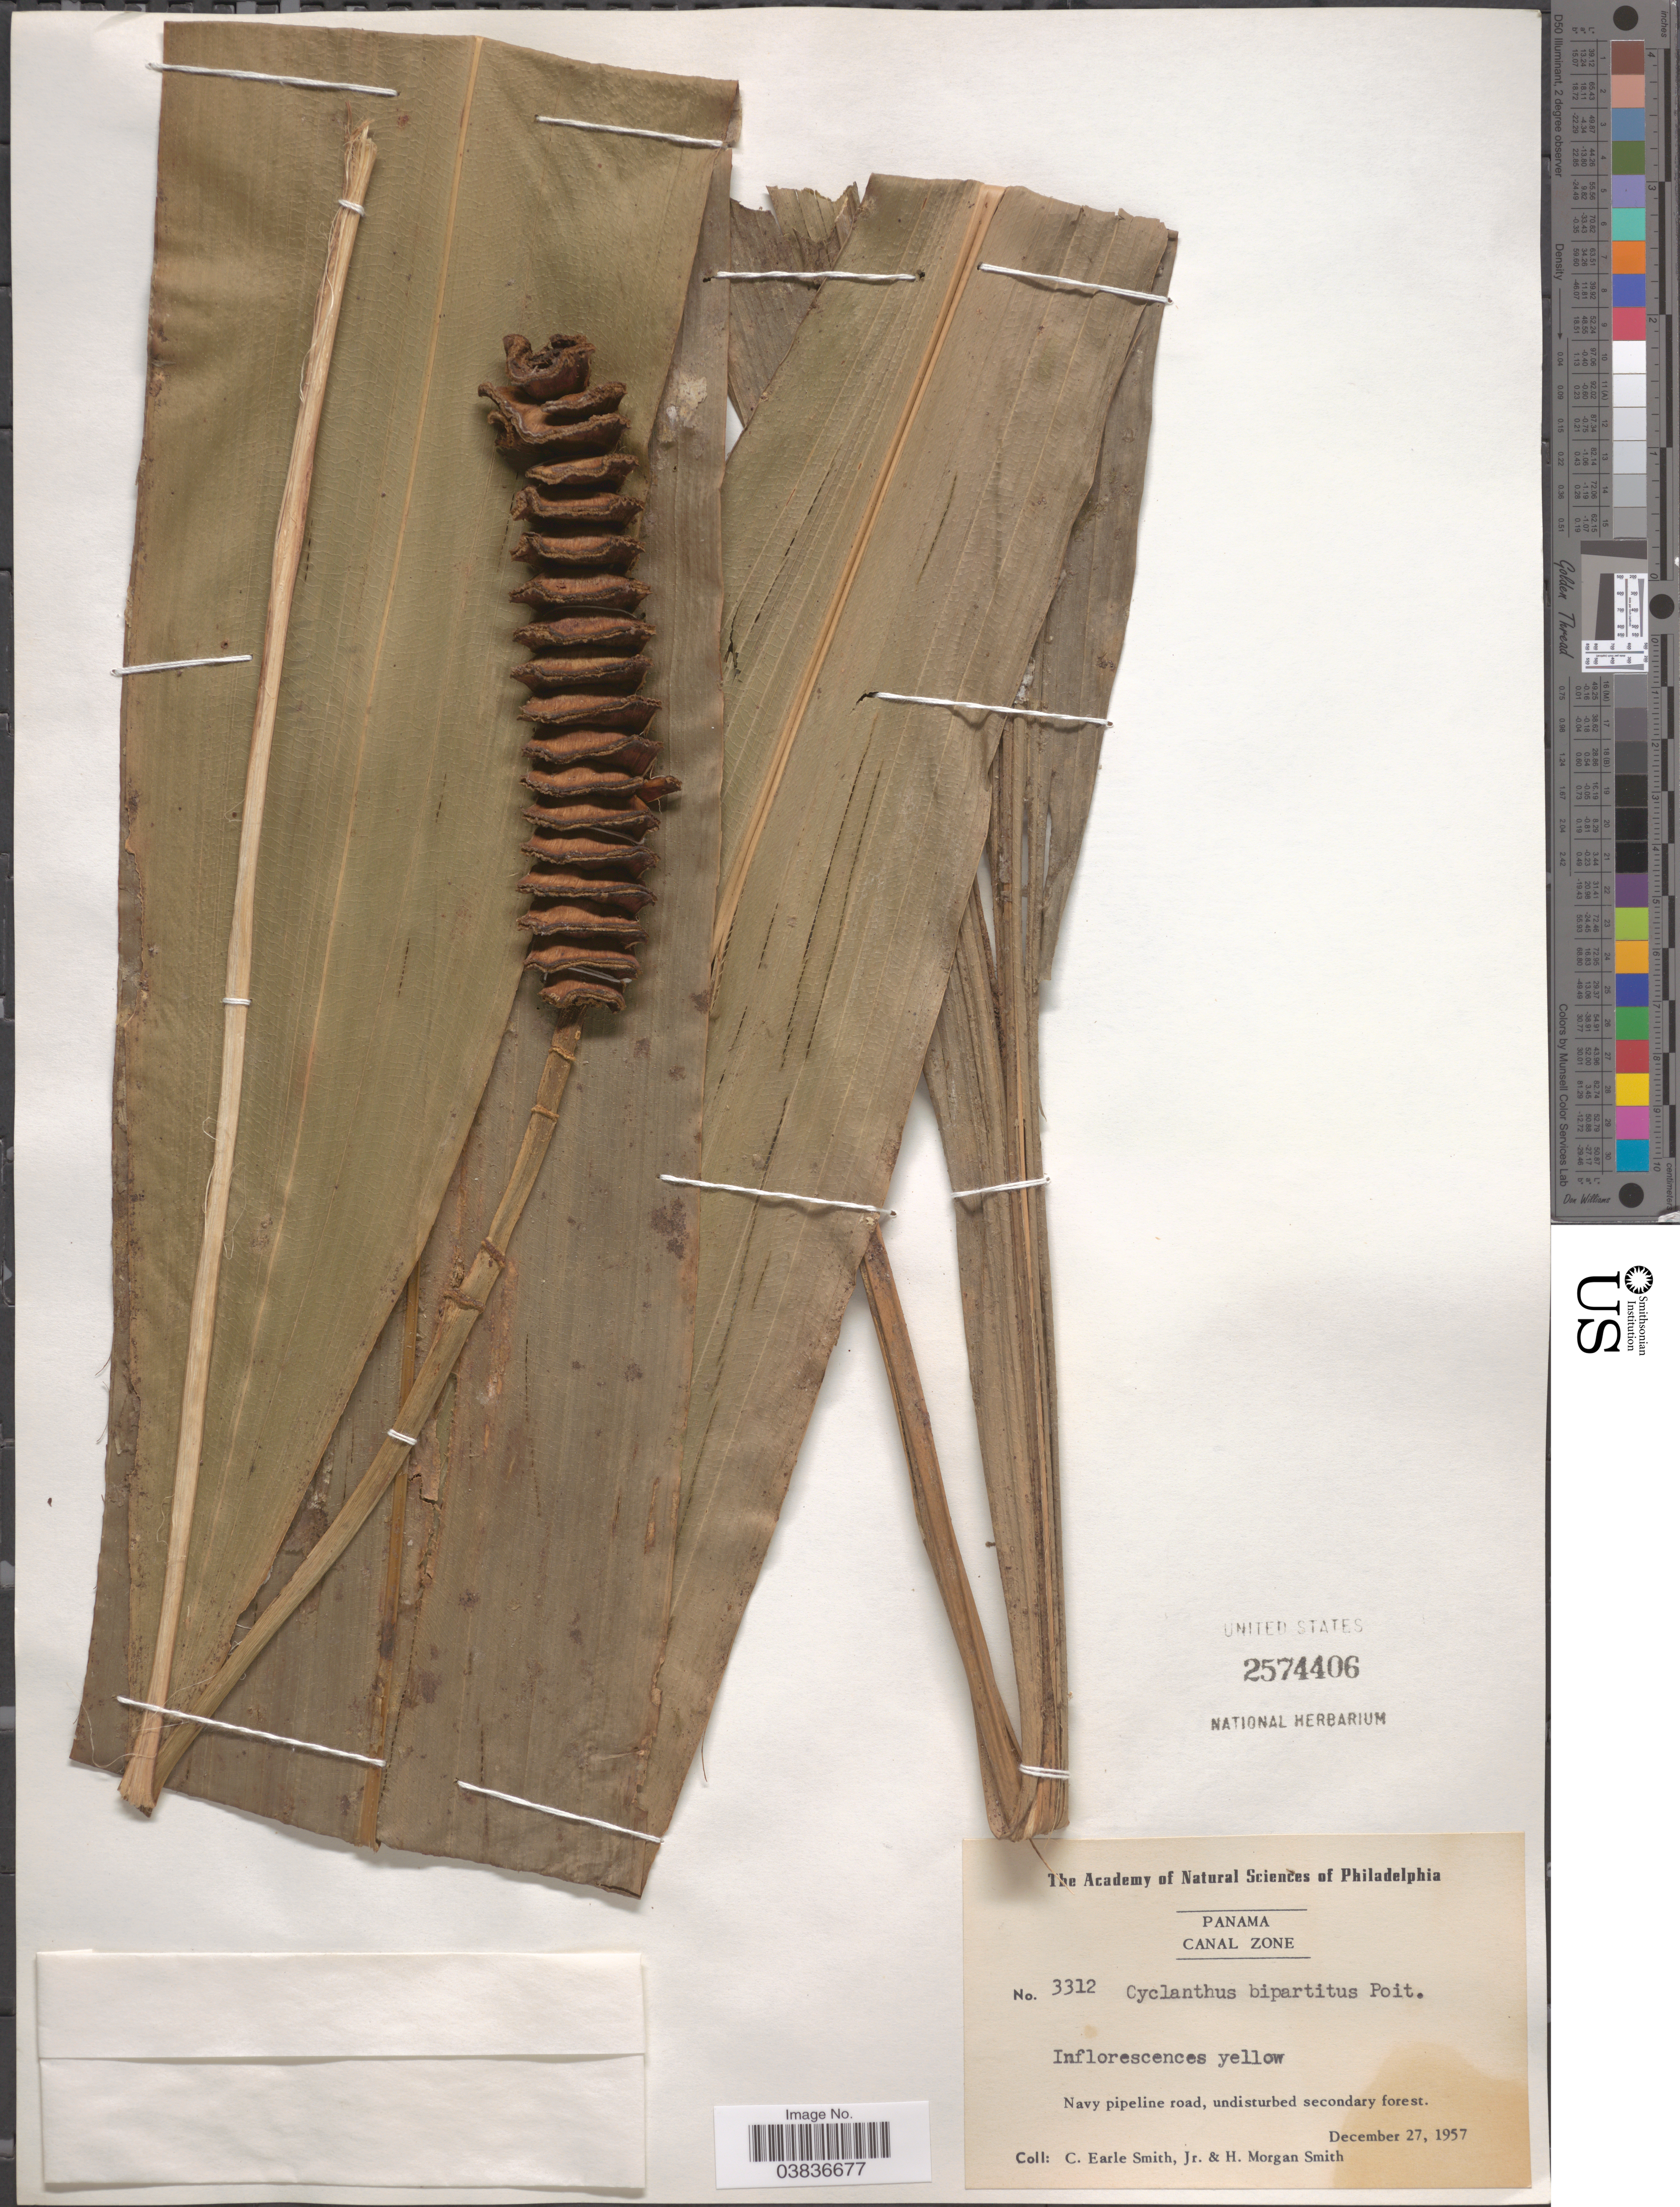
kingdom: Plantae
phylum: Tracheophyta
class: Liliopsida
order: Pandanales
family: Cyclanthaceae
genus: Cyclanthus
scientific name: Cyclanthus bipartitus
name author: Poit. ex A. Rich.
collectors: C. E. Smith Jr. & H. M. Smith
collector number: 3312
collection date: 1957-12-27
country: Panama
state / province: Colón / Panamá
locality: Canal Zone. Navy pipeline road.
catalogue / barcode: US 2574406